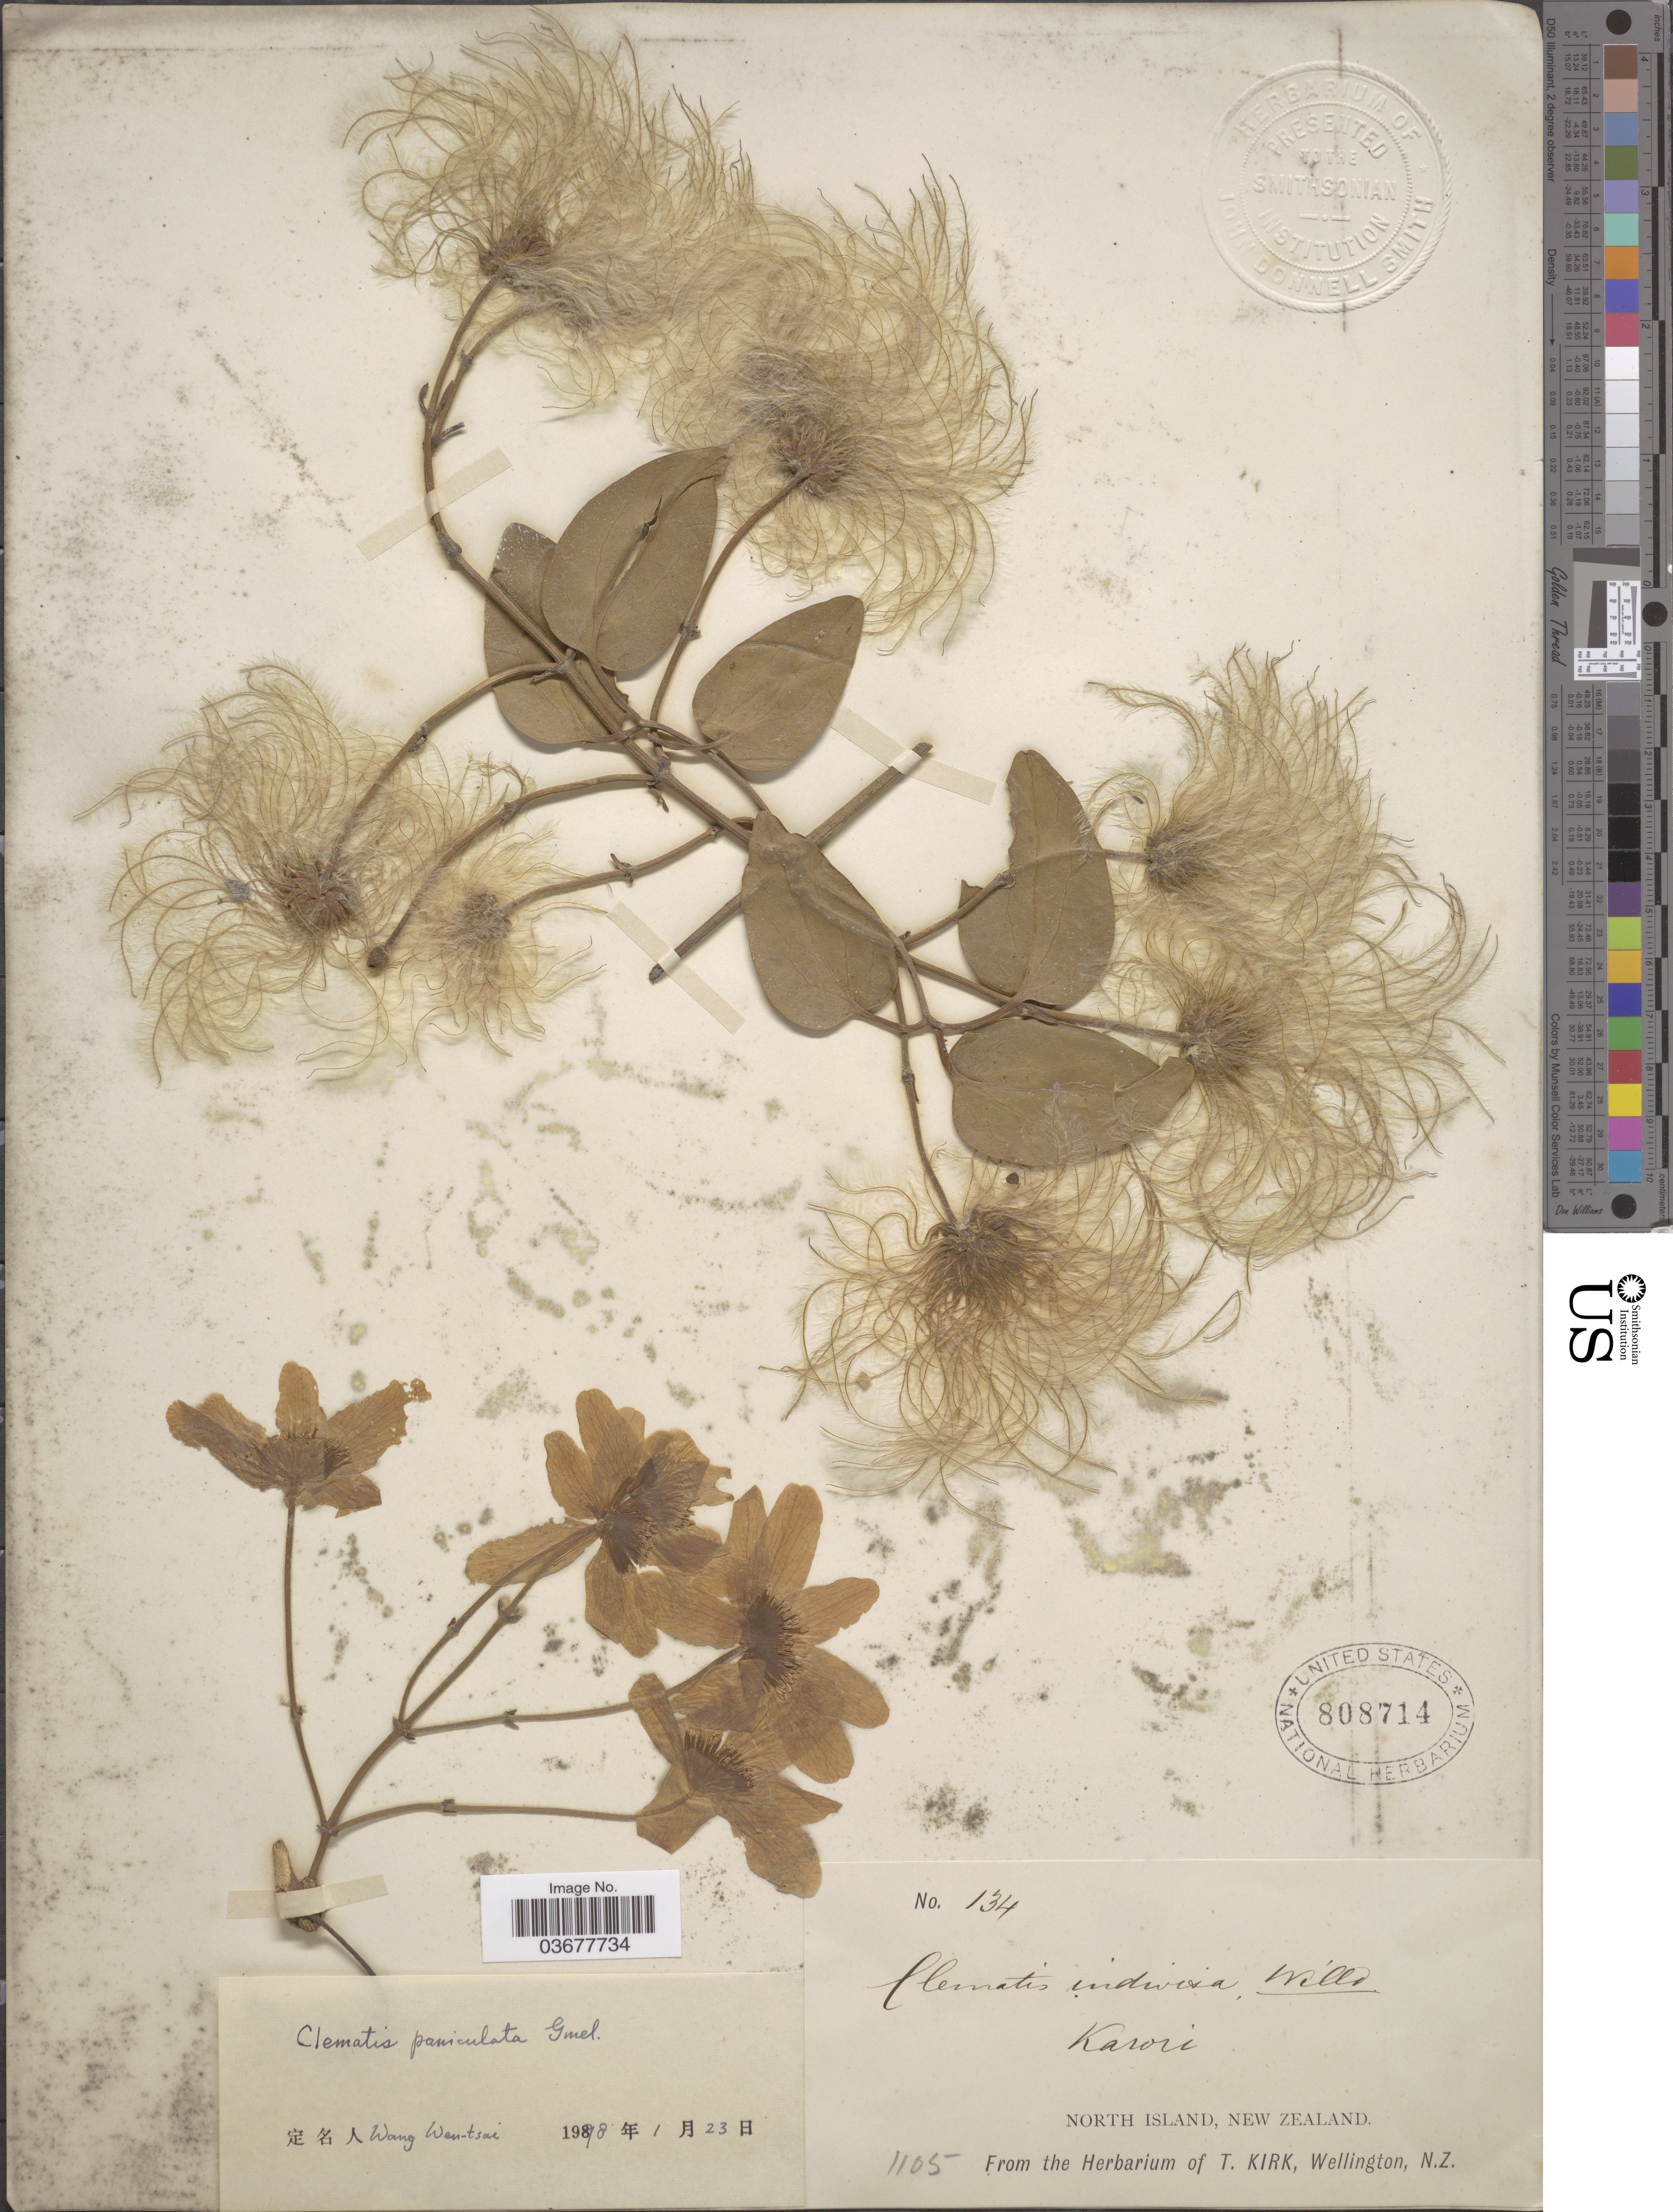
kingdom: Plantae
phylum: Tracheophyta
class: Magnoliopsida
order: Ranunculales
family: Ranunculaceae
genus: Clematis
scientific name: Clematis paniculata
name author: J.F. Gmel.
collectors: ex herb. T. Kirk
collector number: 134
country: New Zealand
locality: Karori. North Island.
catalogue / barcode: US 808714